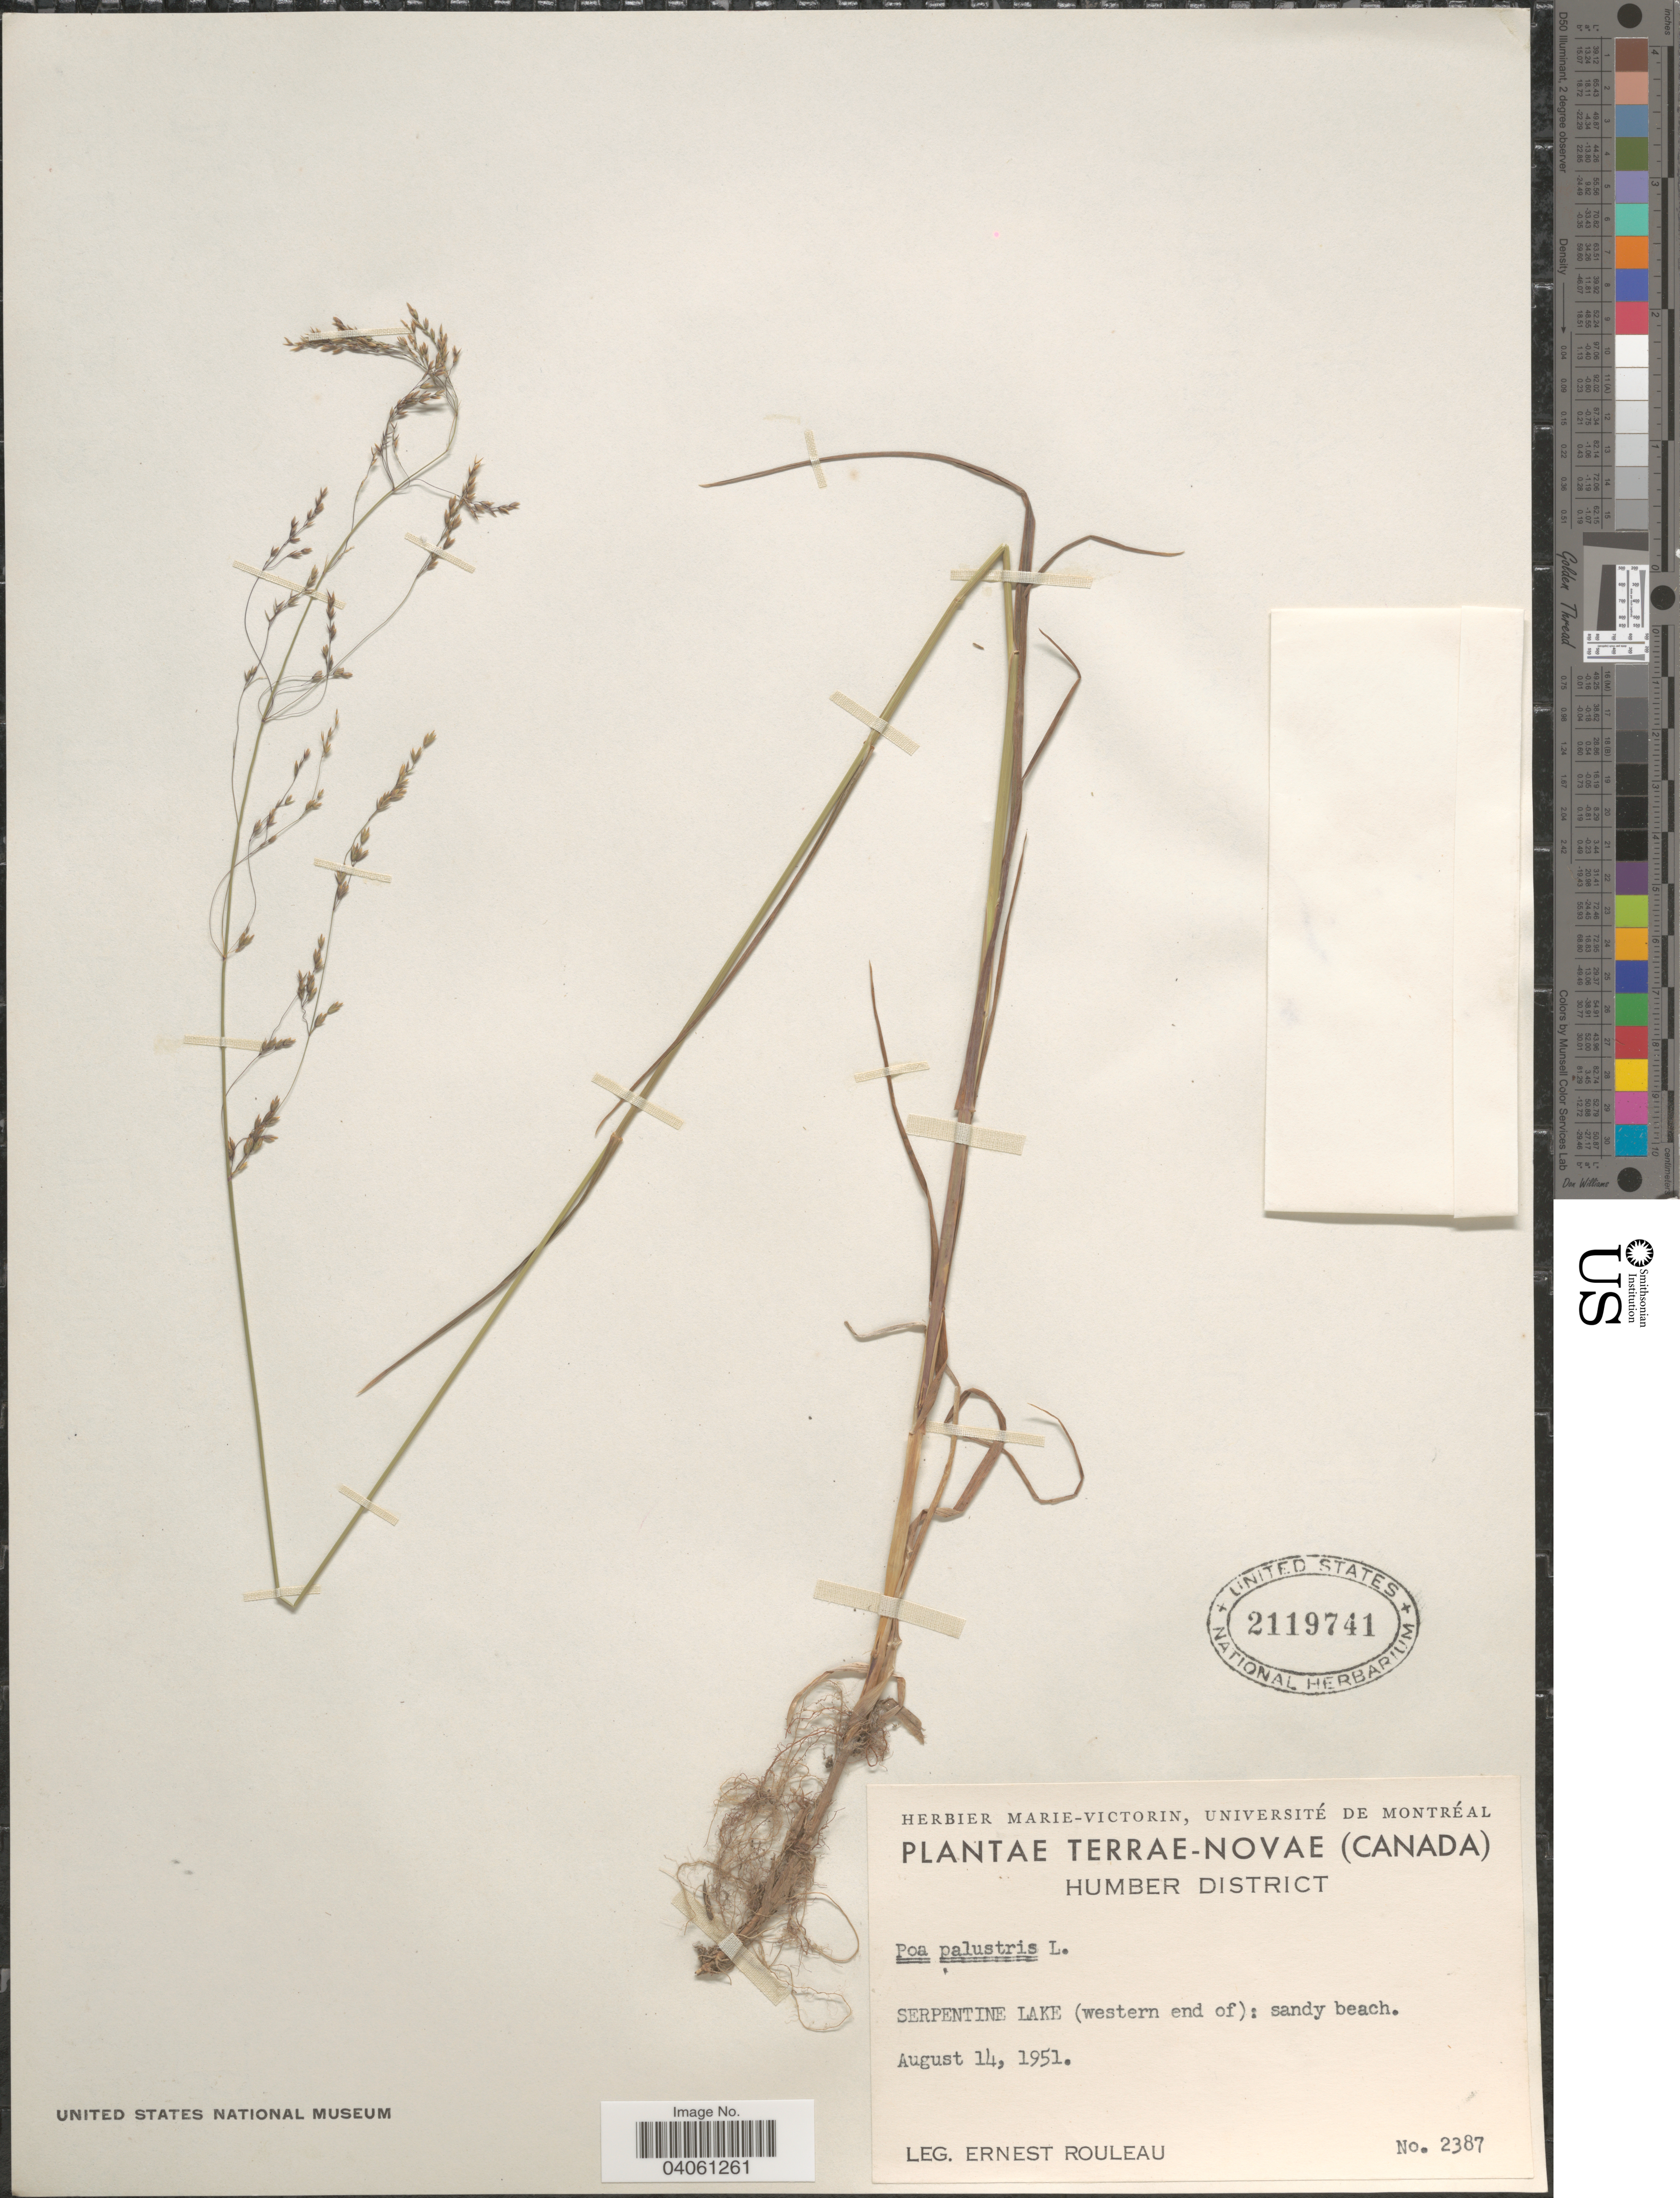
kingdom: Plantae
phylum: Tracheophyta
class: Liliopsida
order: Poales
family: Poaceae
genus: Poa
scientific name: Poa palustris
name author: L.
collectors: J. Rouleau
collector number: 2387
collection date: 1951-08-14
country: Canada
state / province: Newfoundland and Labrador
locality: Terrae-Novae. Humber District. Serpentine Lake (western end of): sandy beach.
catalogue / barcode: US 2119741